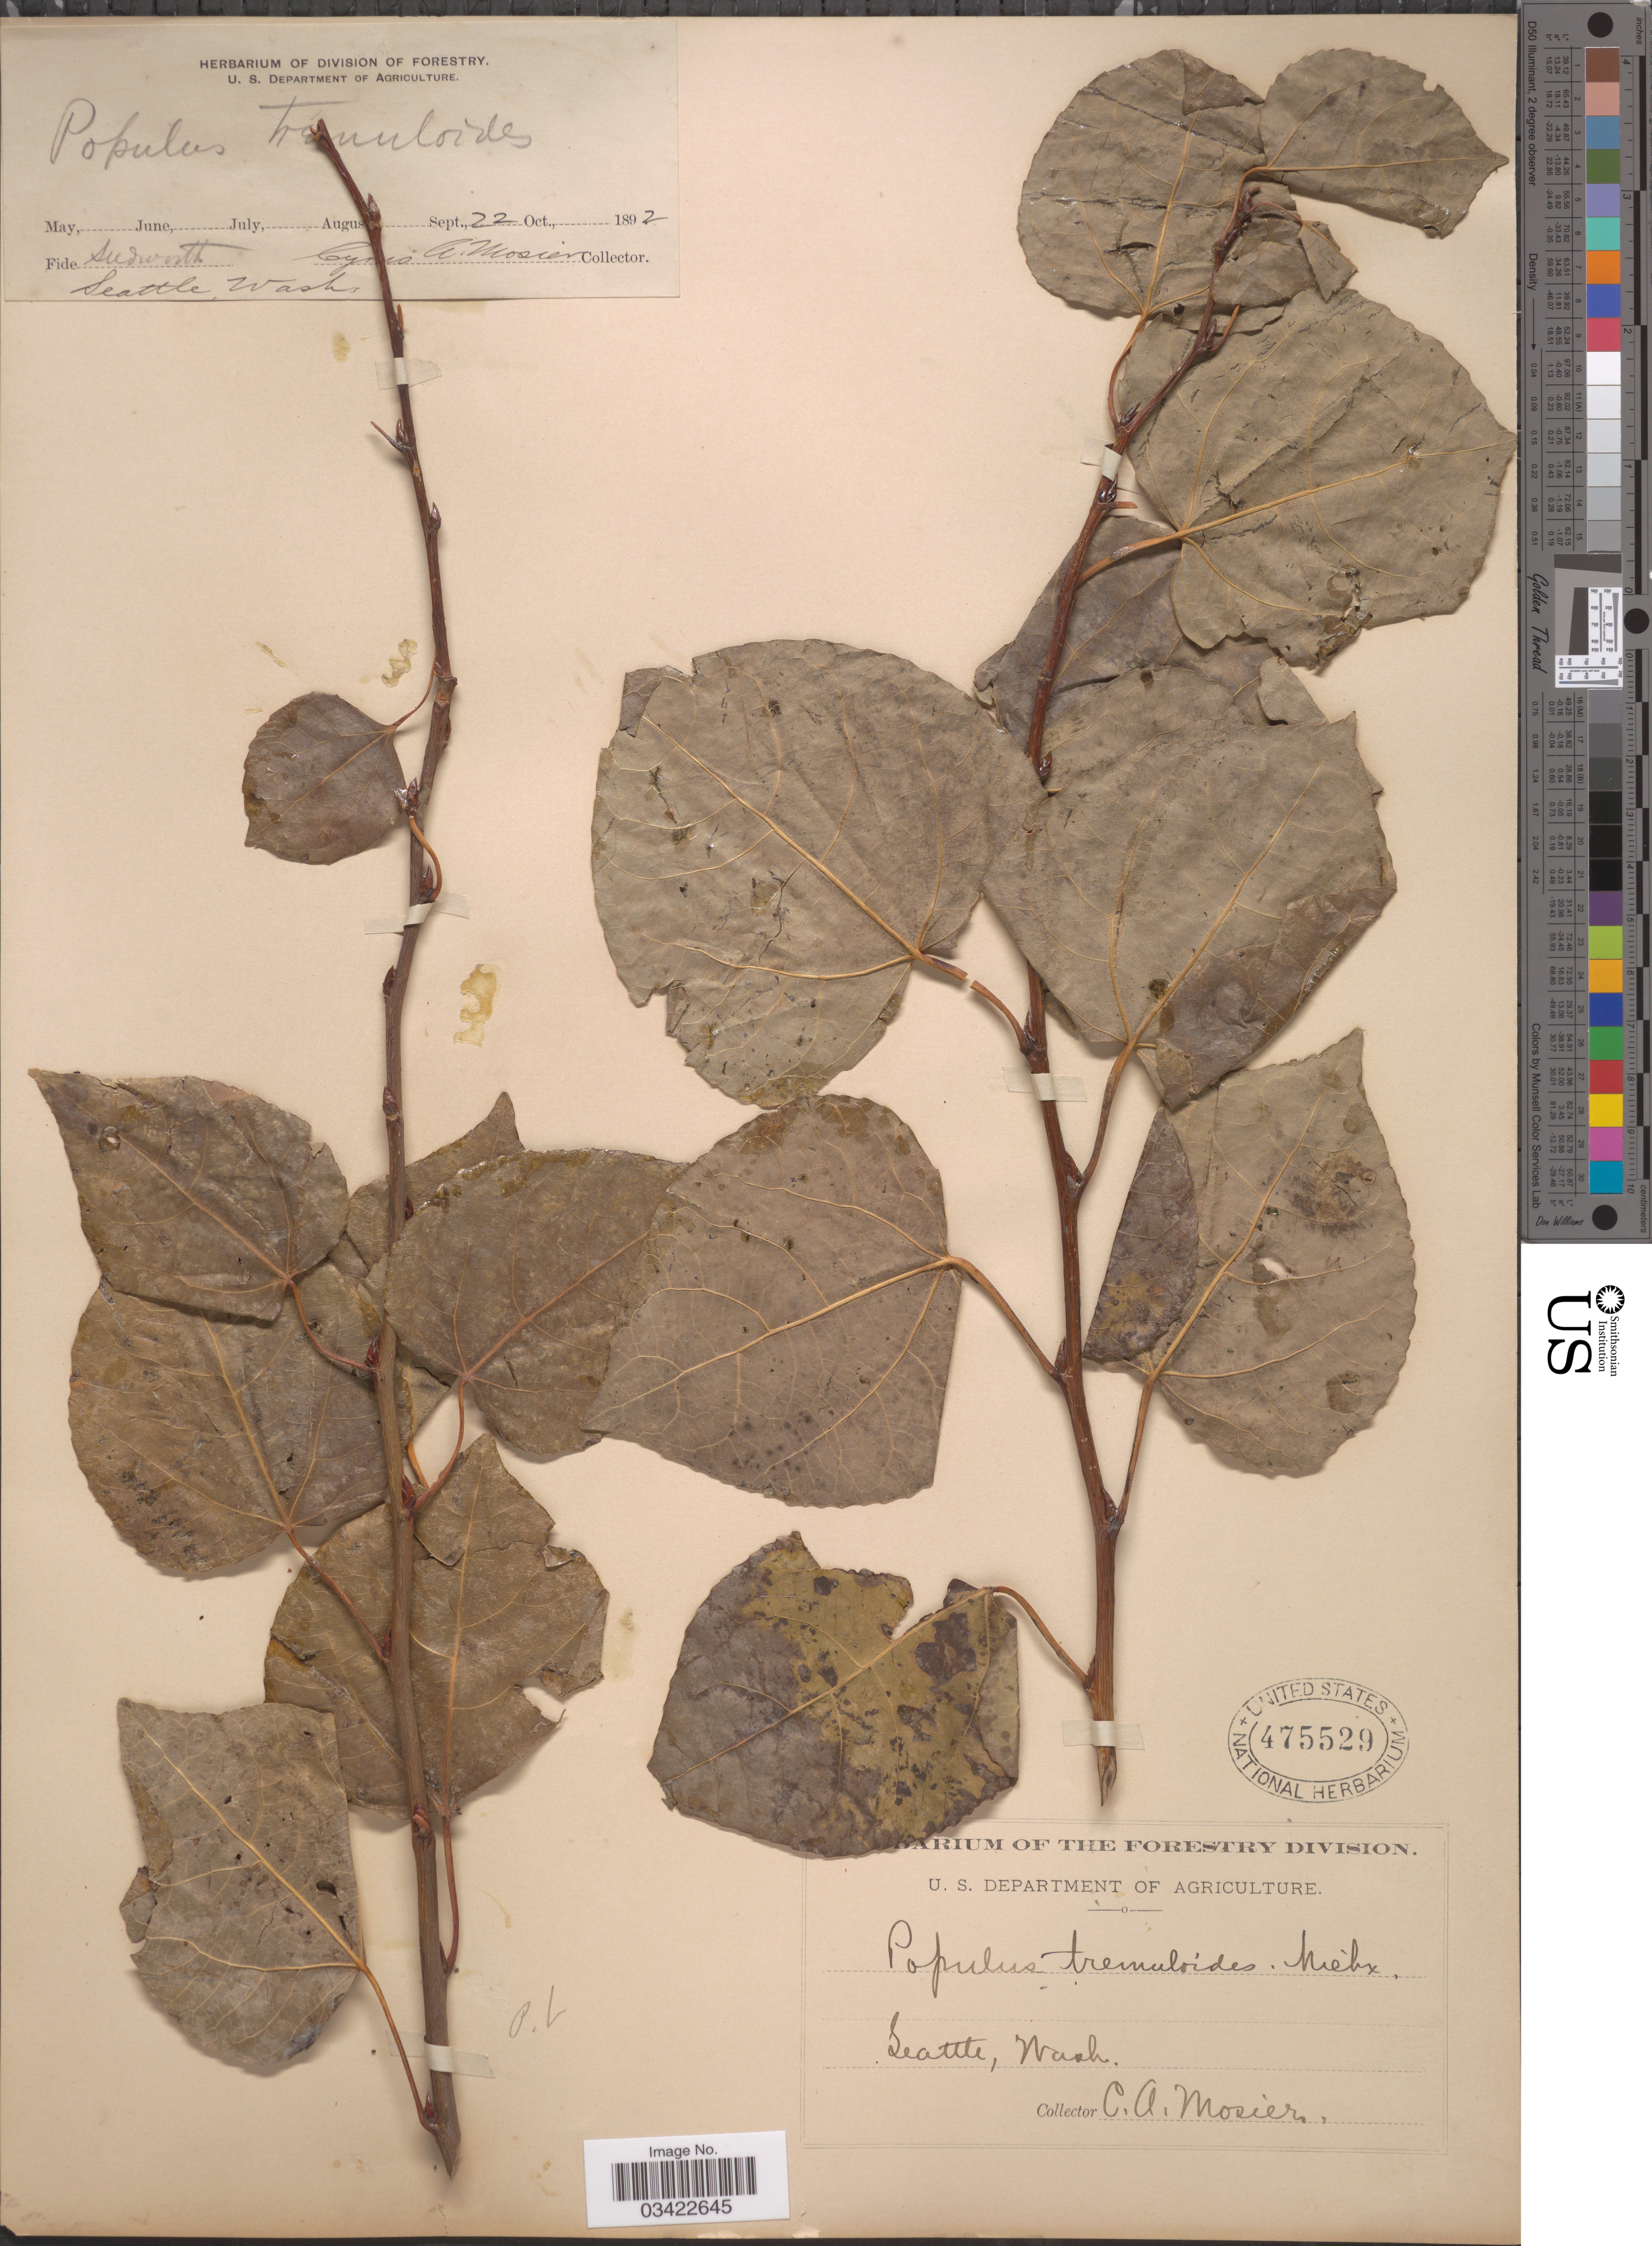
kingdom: Plantae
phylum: Tracheophyta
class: Magnoliopsida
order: Malpighiales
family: Salicaceae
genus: Populus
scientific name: Populus tremuloides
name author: Michx.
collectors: C. A. Mosier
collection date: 1892-09-22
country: United States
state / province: Washington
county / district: King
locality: Seattle.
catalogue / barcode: US 475529